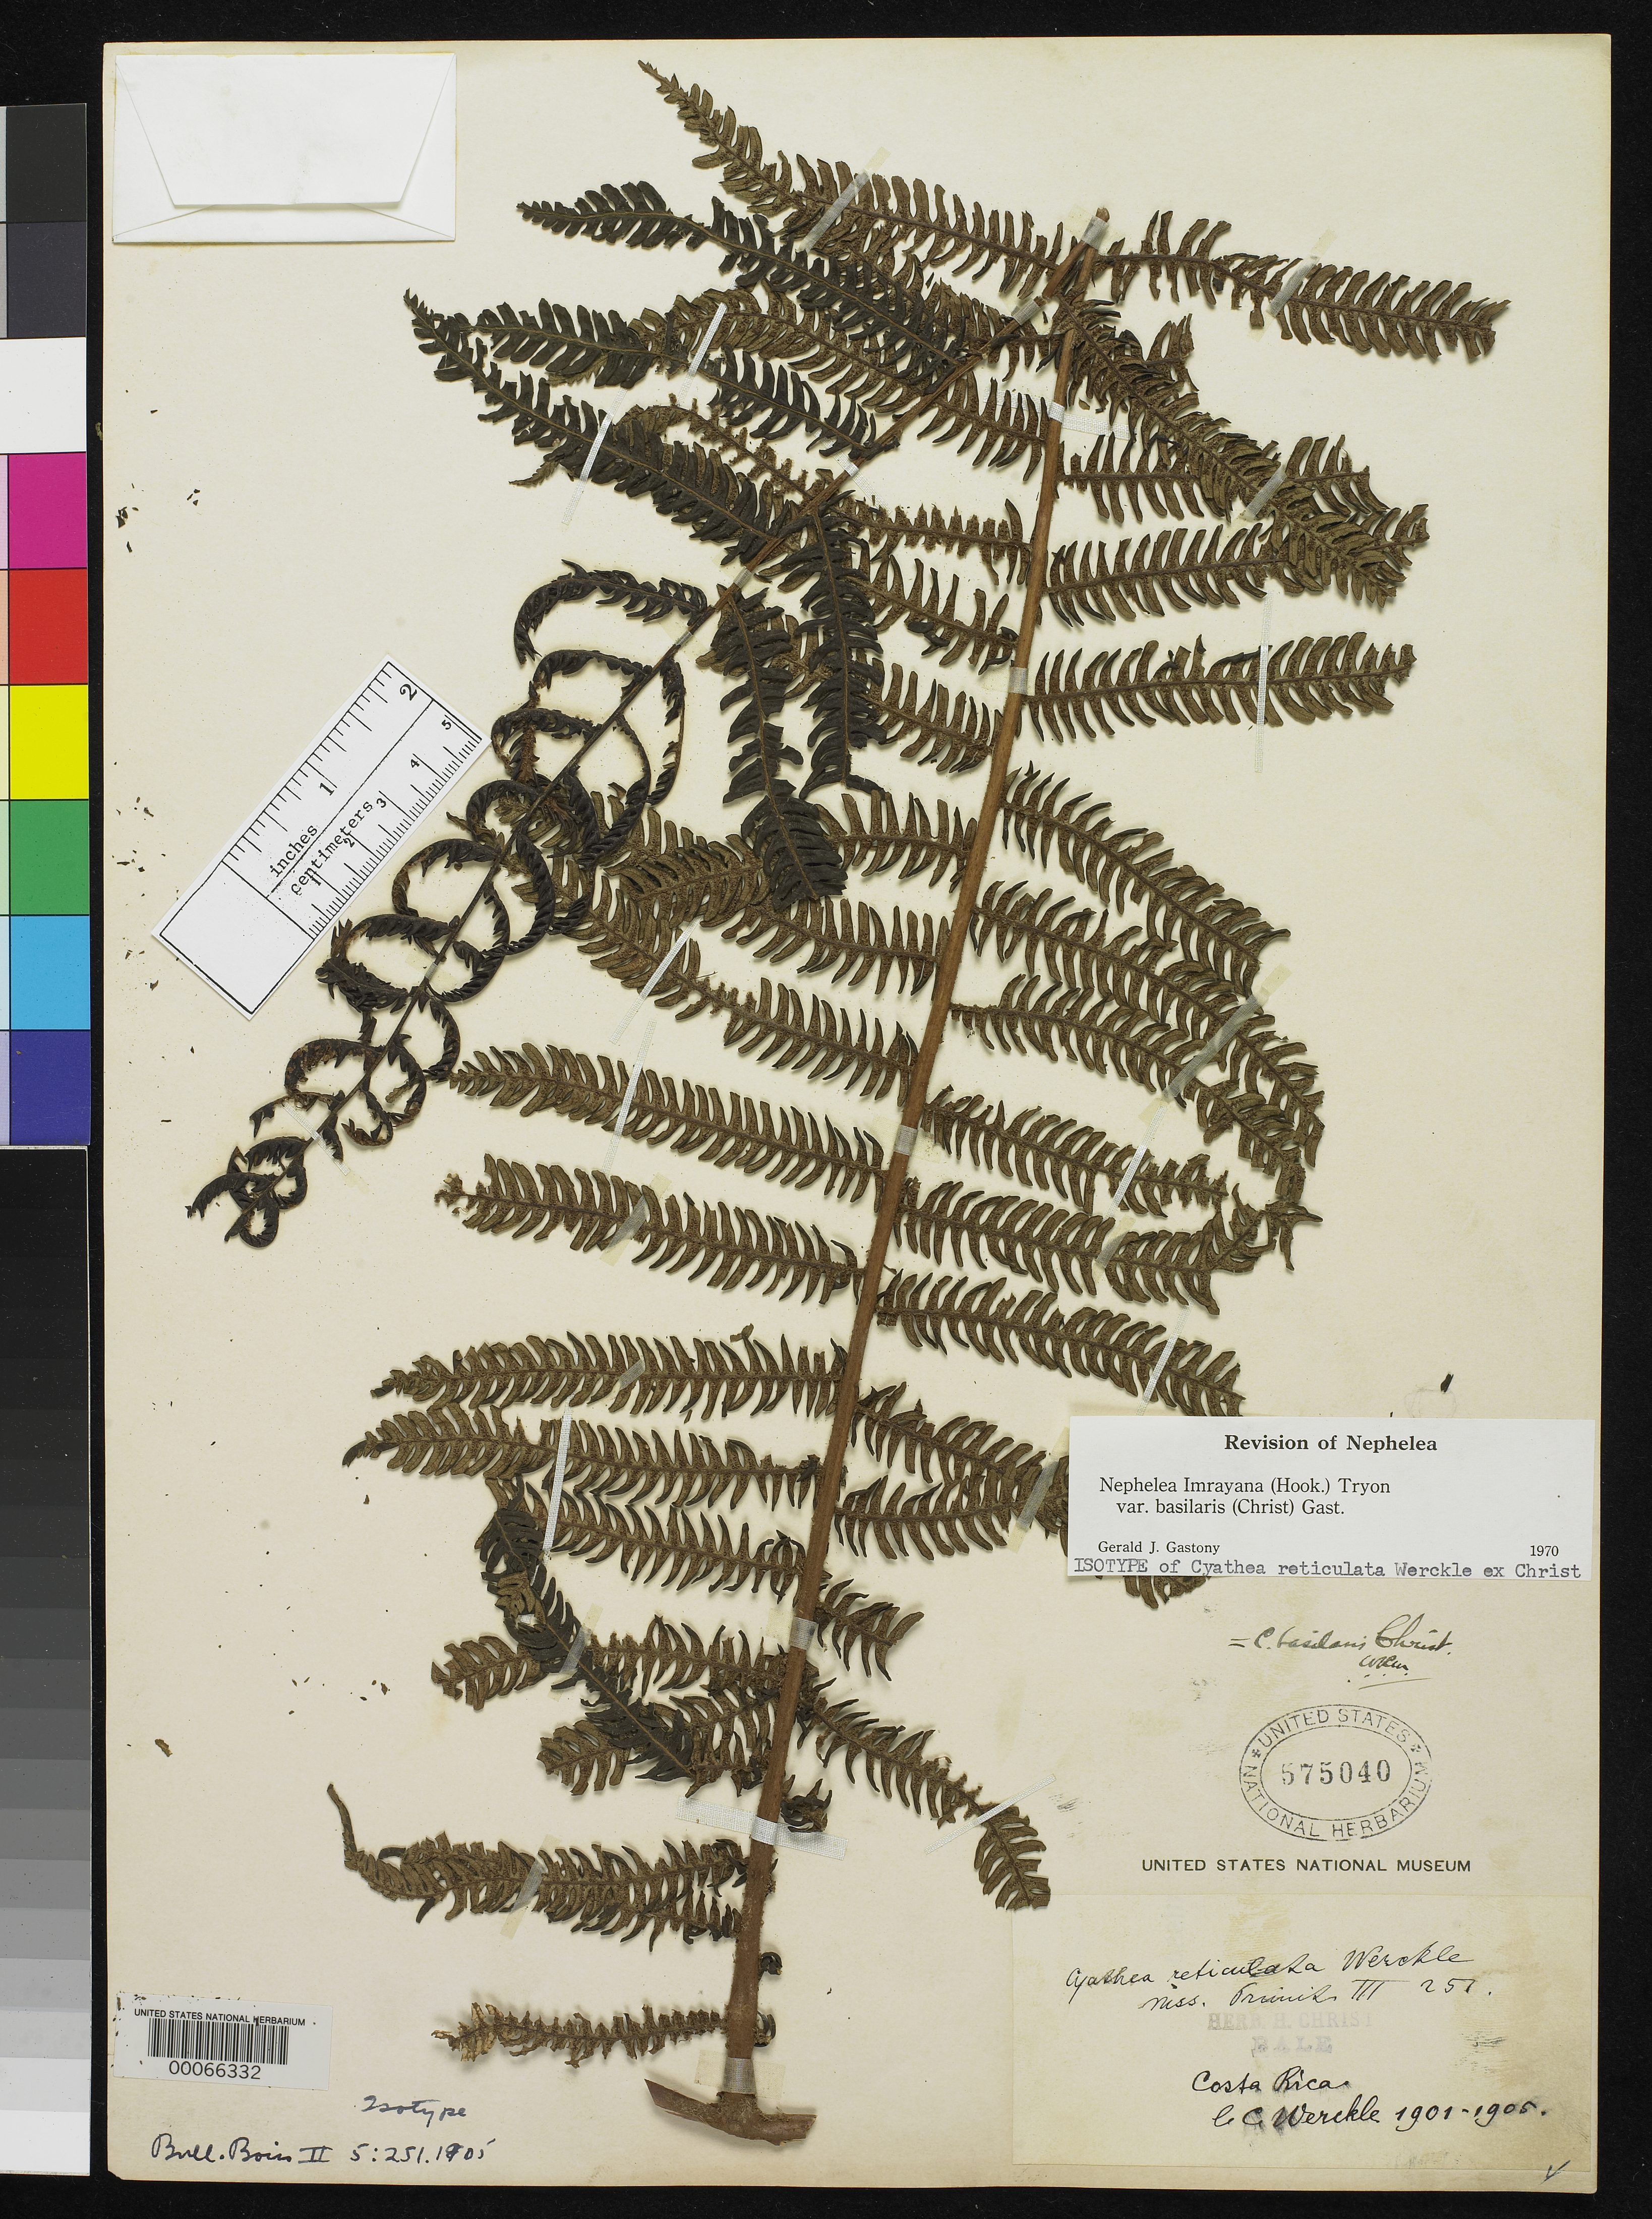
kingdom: Plantae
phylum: Tracheophyta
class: Polypodiopsida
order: Cyatheales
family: Cyatheaceae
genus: Cyathea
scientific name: Cyathea reticulata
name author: Wercklé ex Christ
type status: Type Collection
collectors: C. C Wercklé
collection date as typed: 1901 to -- --- 1905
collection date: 1901/1905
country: Costa Rica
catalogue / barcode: US 575040